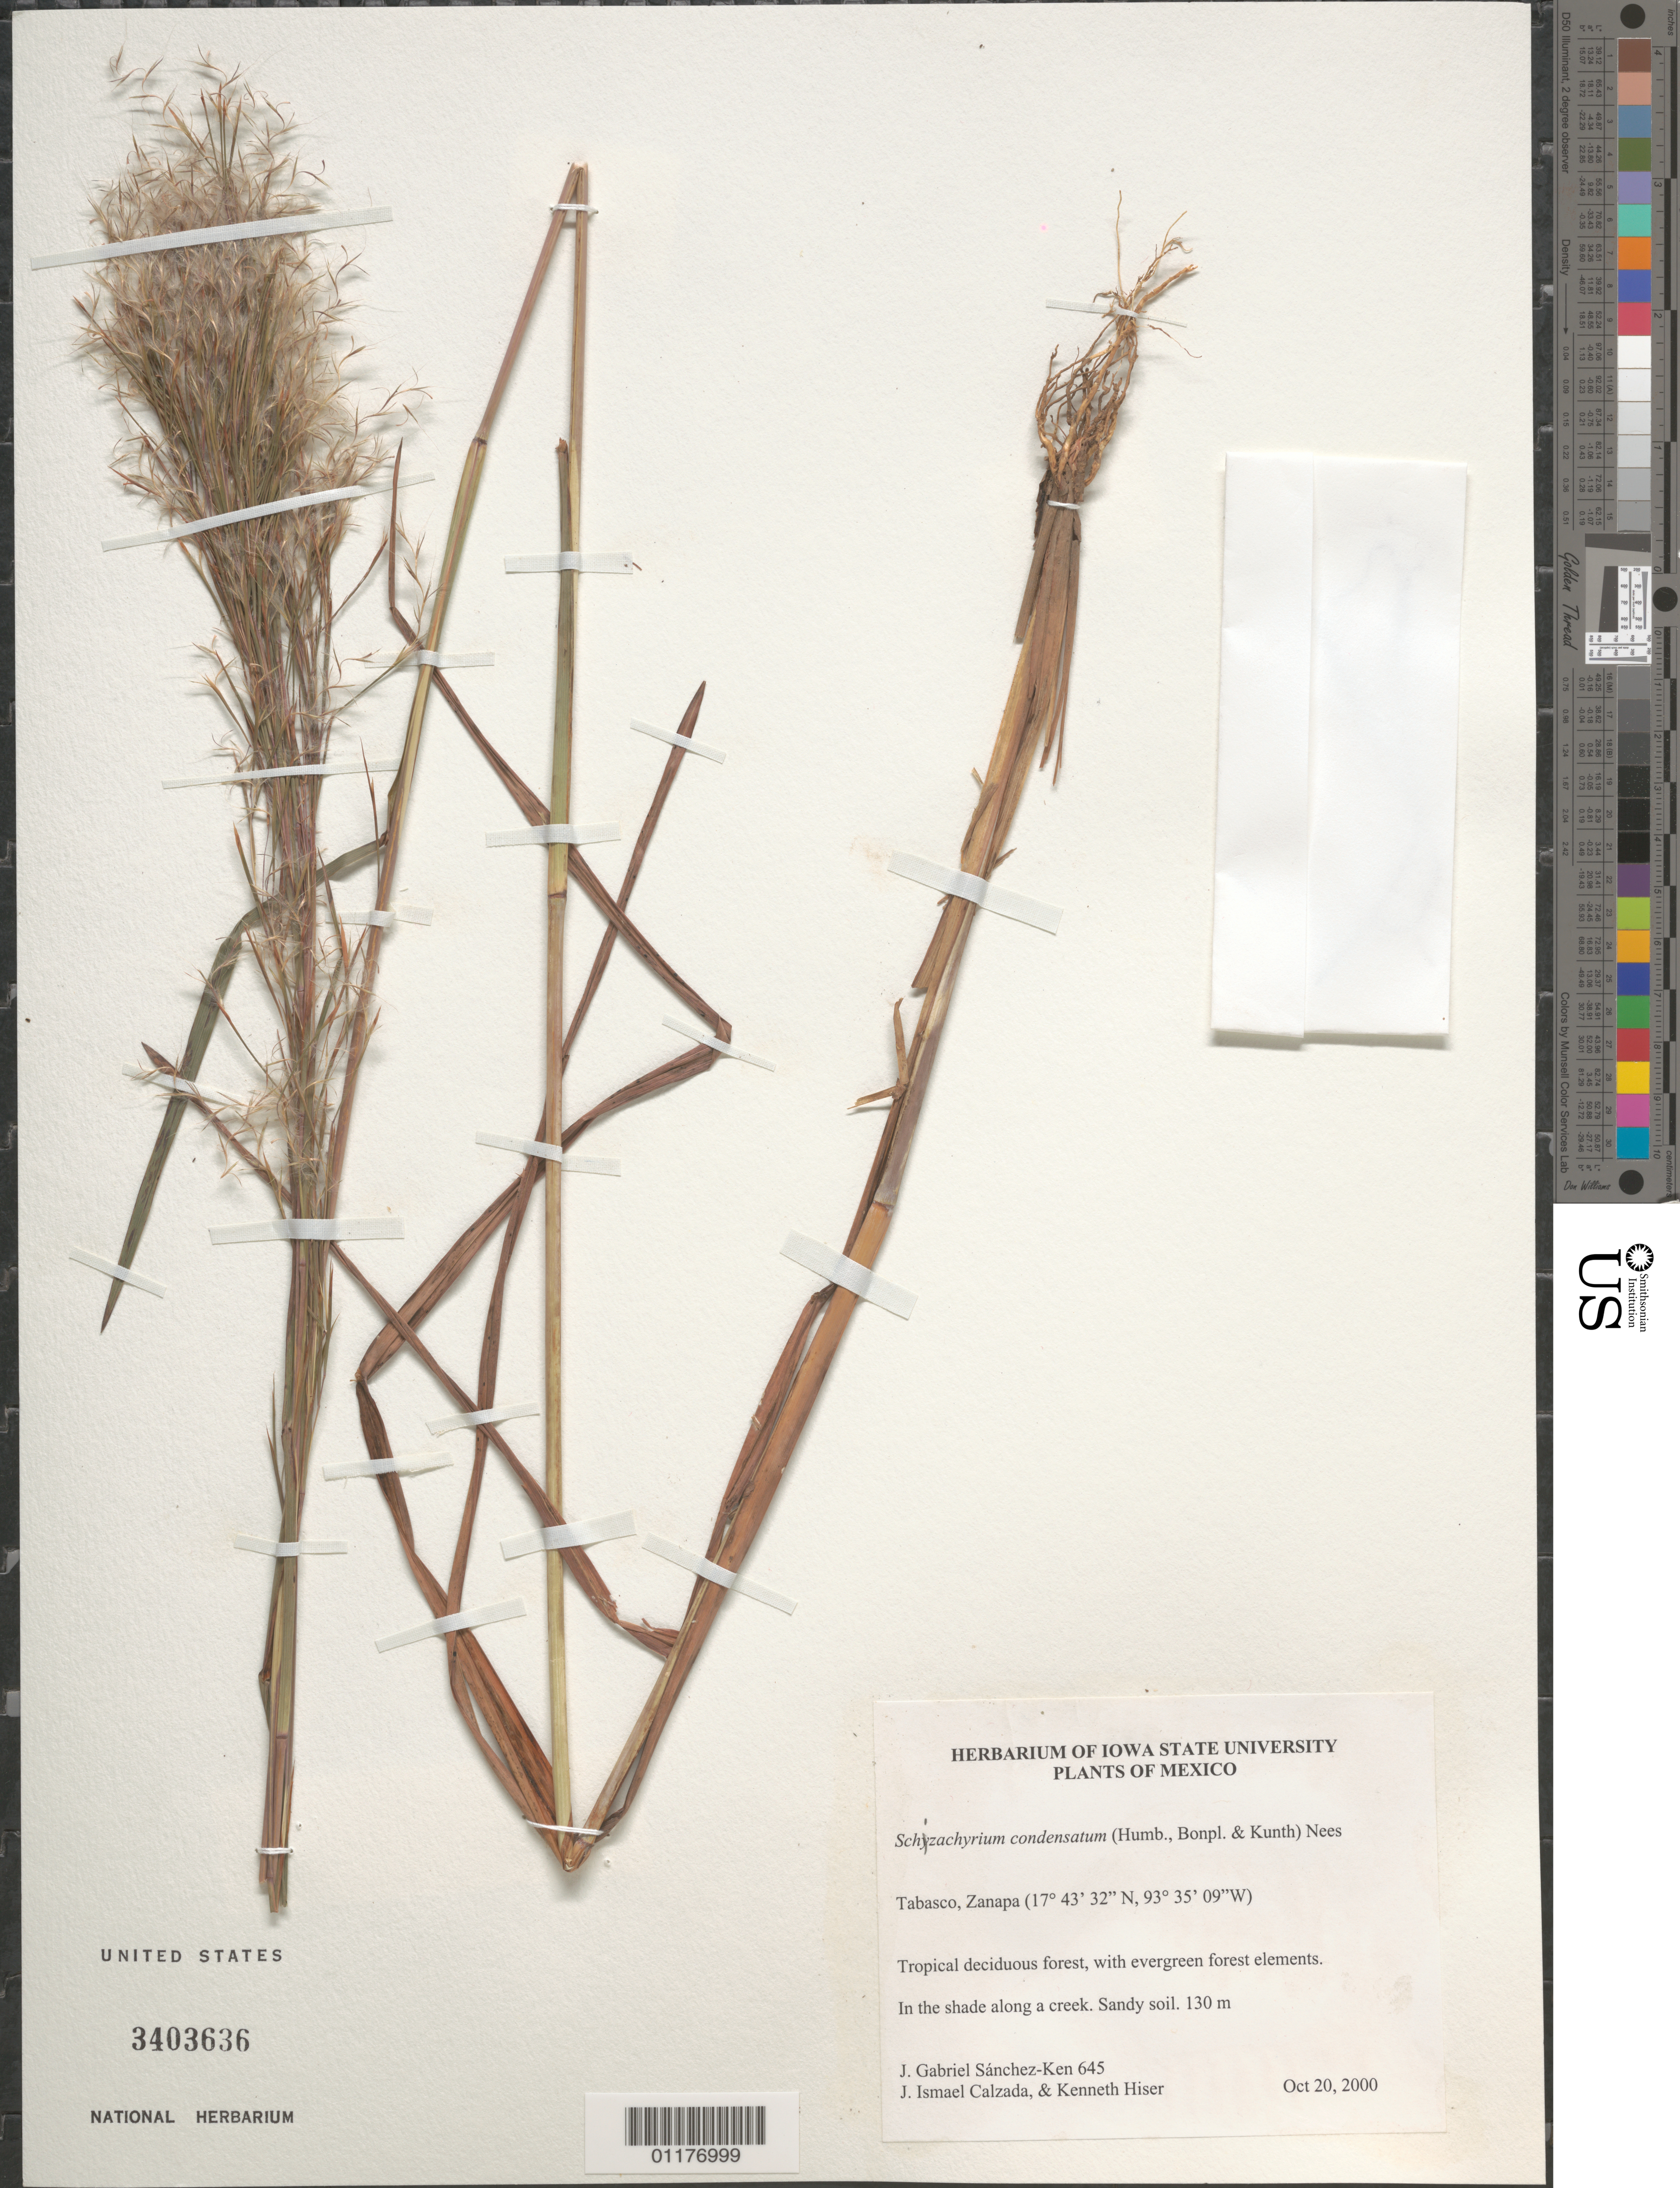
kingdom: Plantae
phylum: Tracheophyta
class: Liliopsida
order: Poales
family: Poaceae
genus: Schizachyrium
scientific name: Schizachyrium condensatum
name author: (Kunth) Nees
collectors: J. G. Sánchez-Ken, J. I. Calzada & K. Hiser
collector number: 645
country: Mexico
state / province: Tabasco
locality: Zanapa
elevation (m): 130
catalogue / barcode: US 3403636